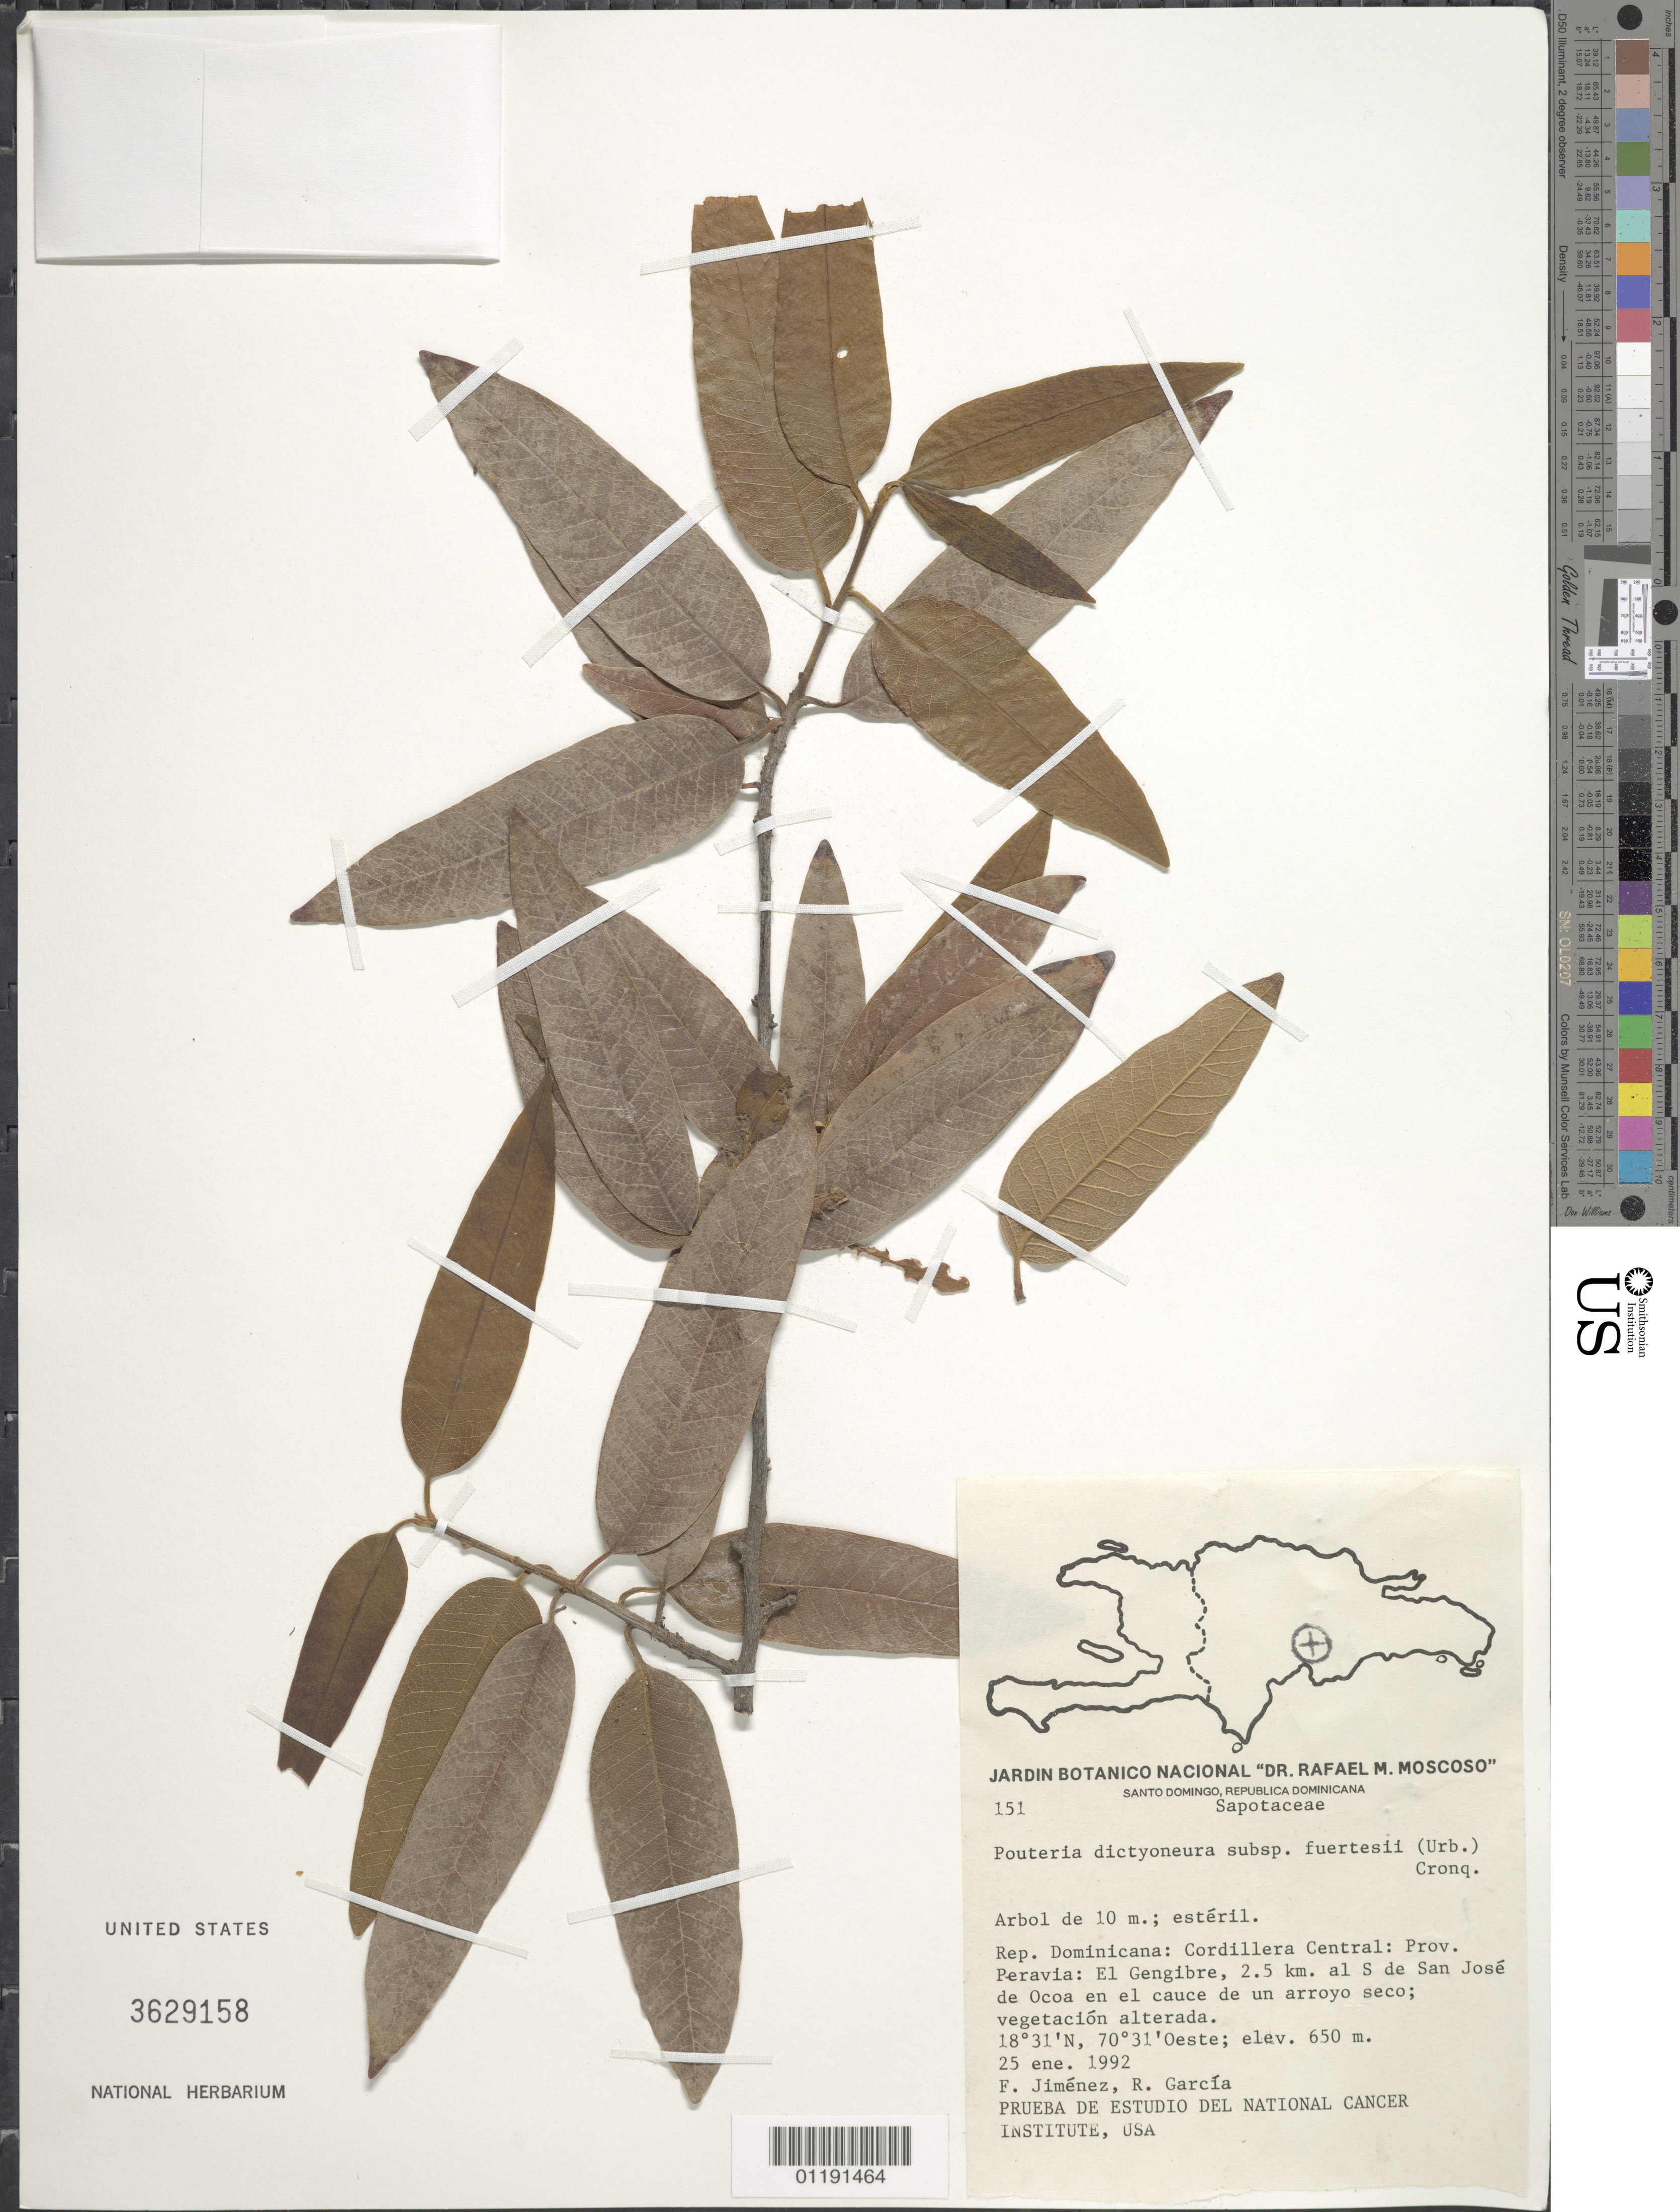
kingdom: Plantae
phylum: Tracheophyta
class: Magnoliopsida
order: Ericales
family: Sapotaceae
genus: Pouteria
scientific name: Pouteria dictyoneura subsp. fuertesii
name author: (Urb.) Cronq.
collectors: F. Jiménez & R. G. García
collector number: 151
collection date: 1992-01-25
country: Dominican Republic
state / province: Peravia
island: Hispaniola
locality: El Gengibre, 2.5 km. S of San José de Ocoa in a dry creek bed.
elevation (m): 650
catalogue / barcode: US 3629158